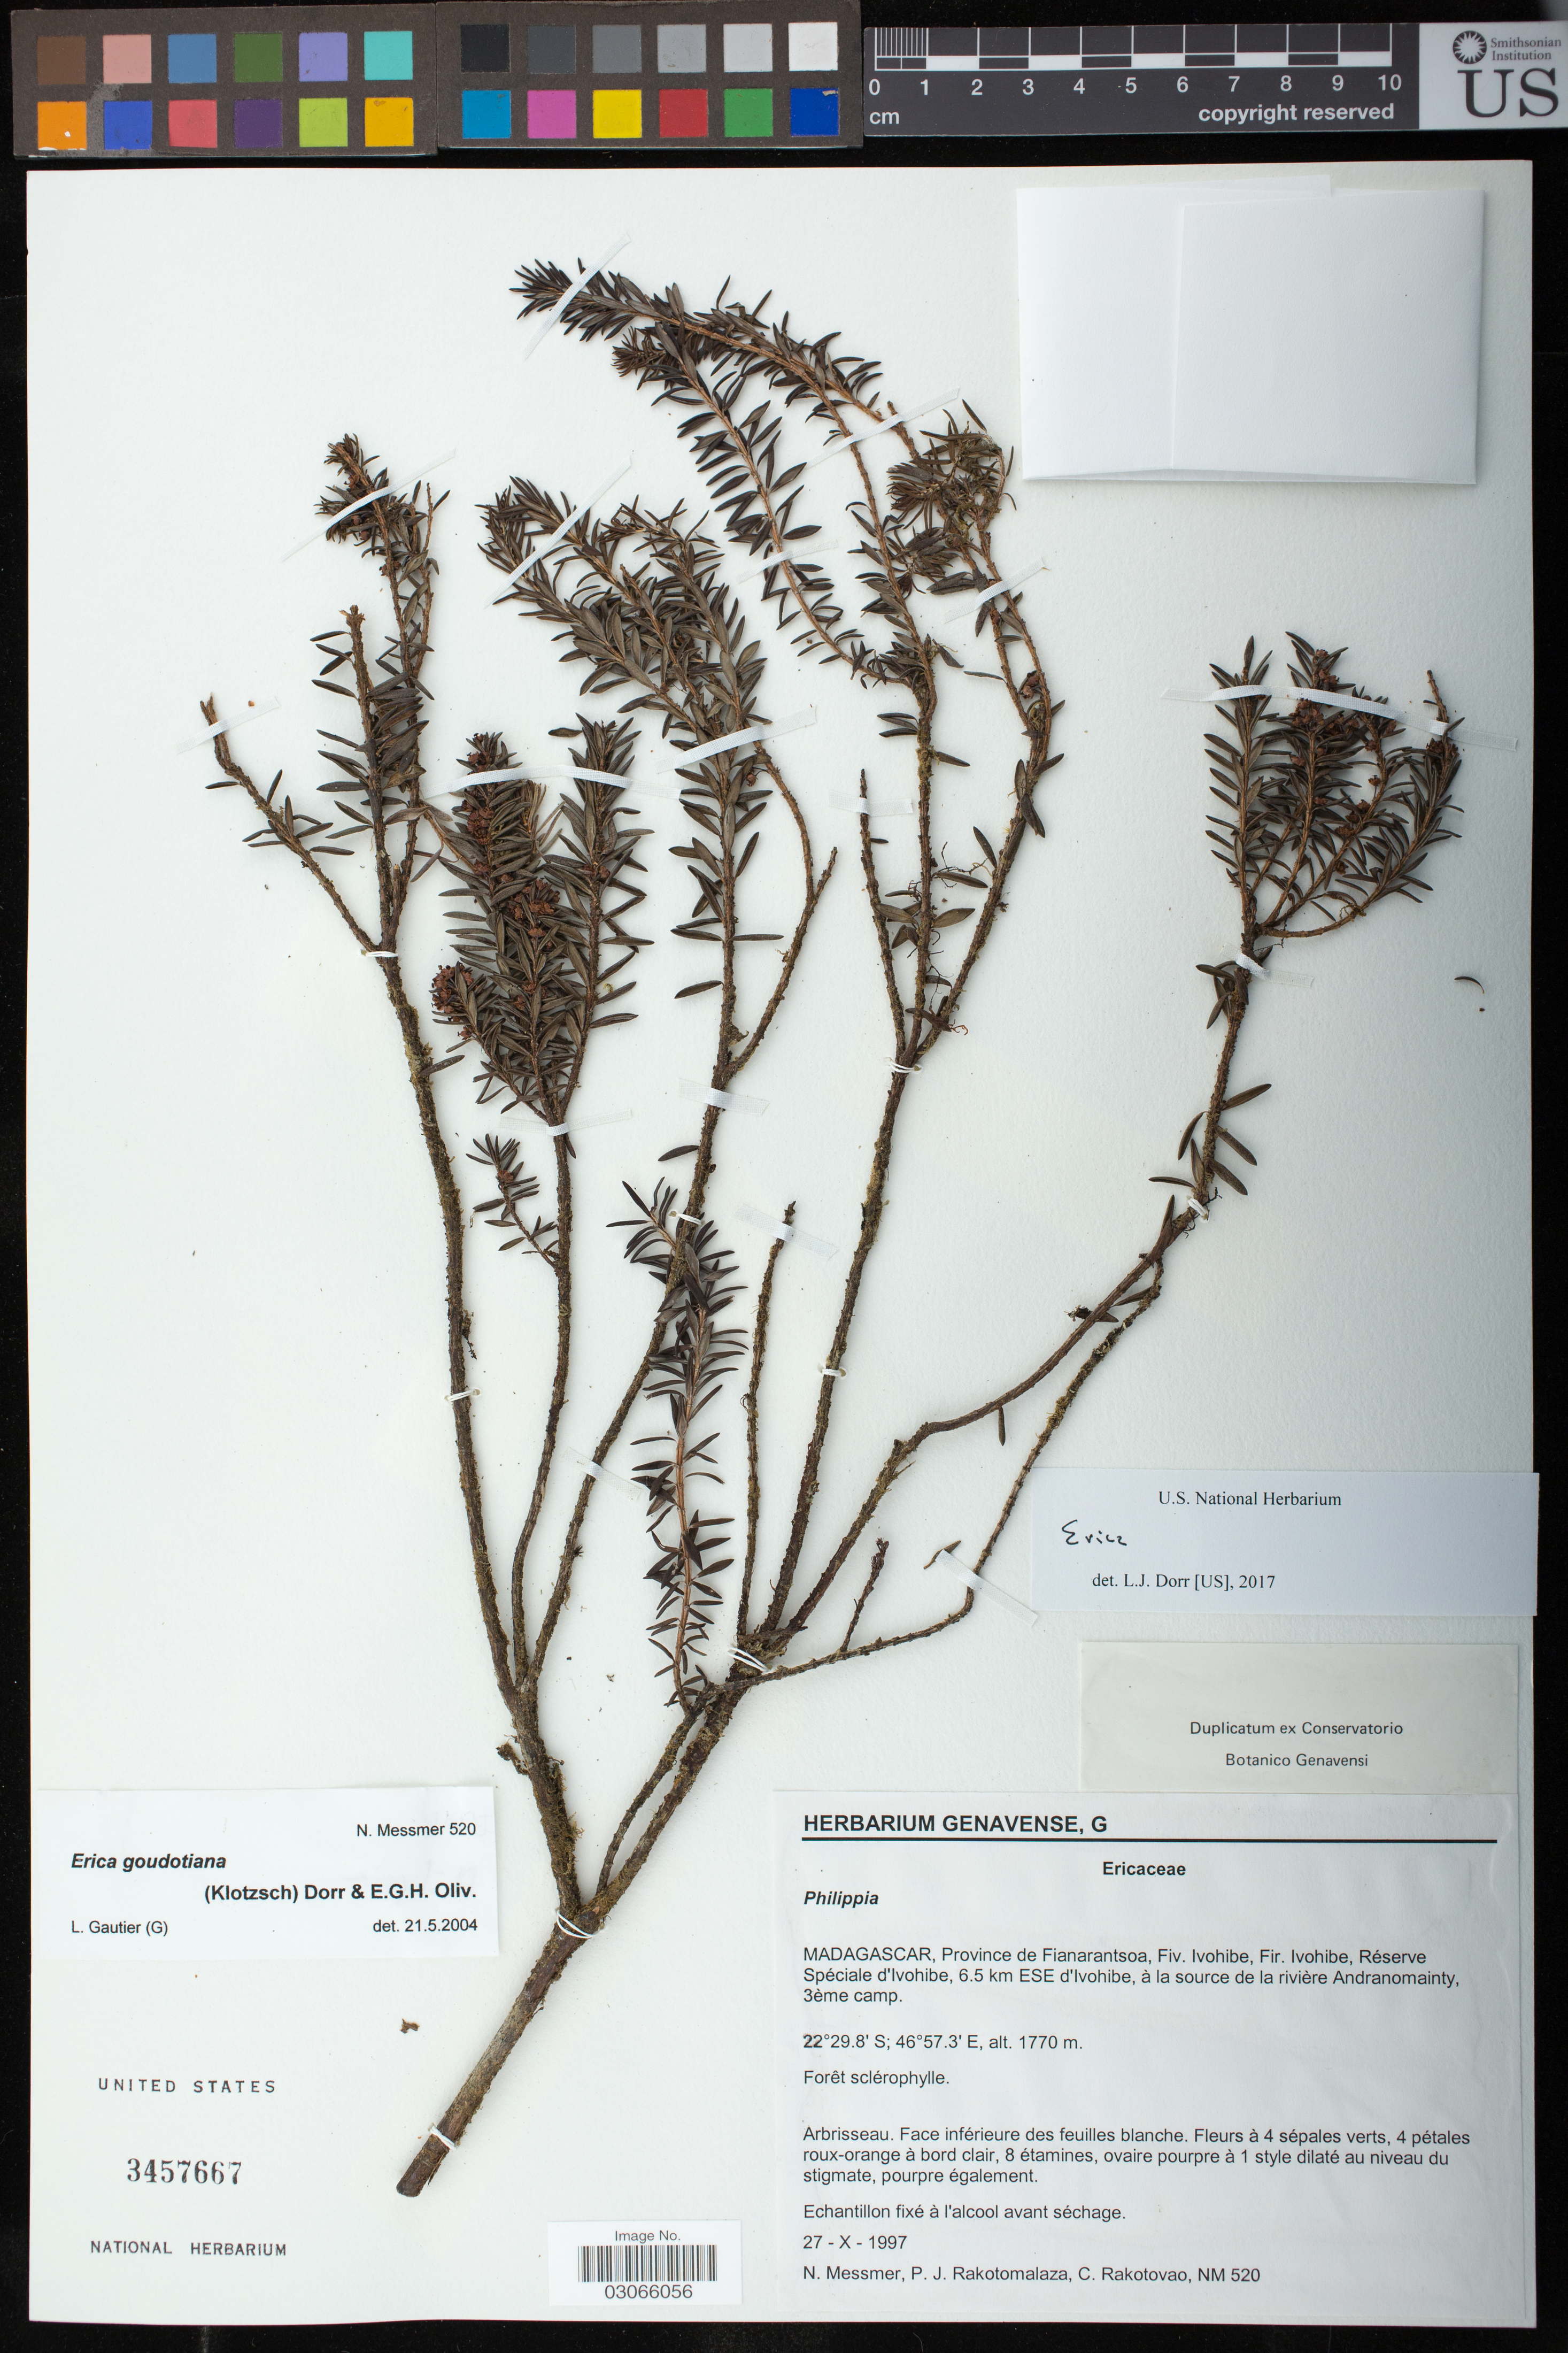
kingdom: Plantae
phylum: Tracheophyta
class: Magnoliopsida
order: Ericales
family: Ericaceae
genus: Erica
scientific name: Erica goudotiana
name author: (Klotzsch) Dorr & E.G.H. Oliv.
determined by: Gautier, L.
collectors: N. Messmer, P. J. Rakotomalaza & C. Rakotovao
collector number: NM520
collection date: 1997-10-27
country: Madagascar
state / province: Ihorombe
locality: Fiv. Ivohibe, Réserve Spéciale d'Ivohibe, 6.5 km ESE d'Ivohibe, à la source de la rivière Andranomainty, 3ème camp.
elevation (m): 1770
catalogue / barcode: US 3457667